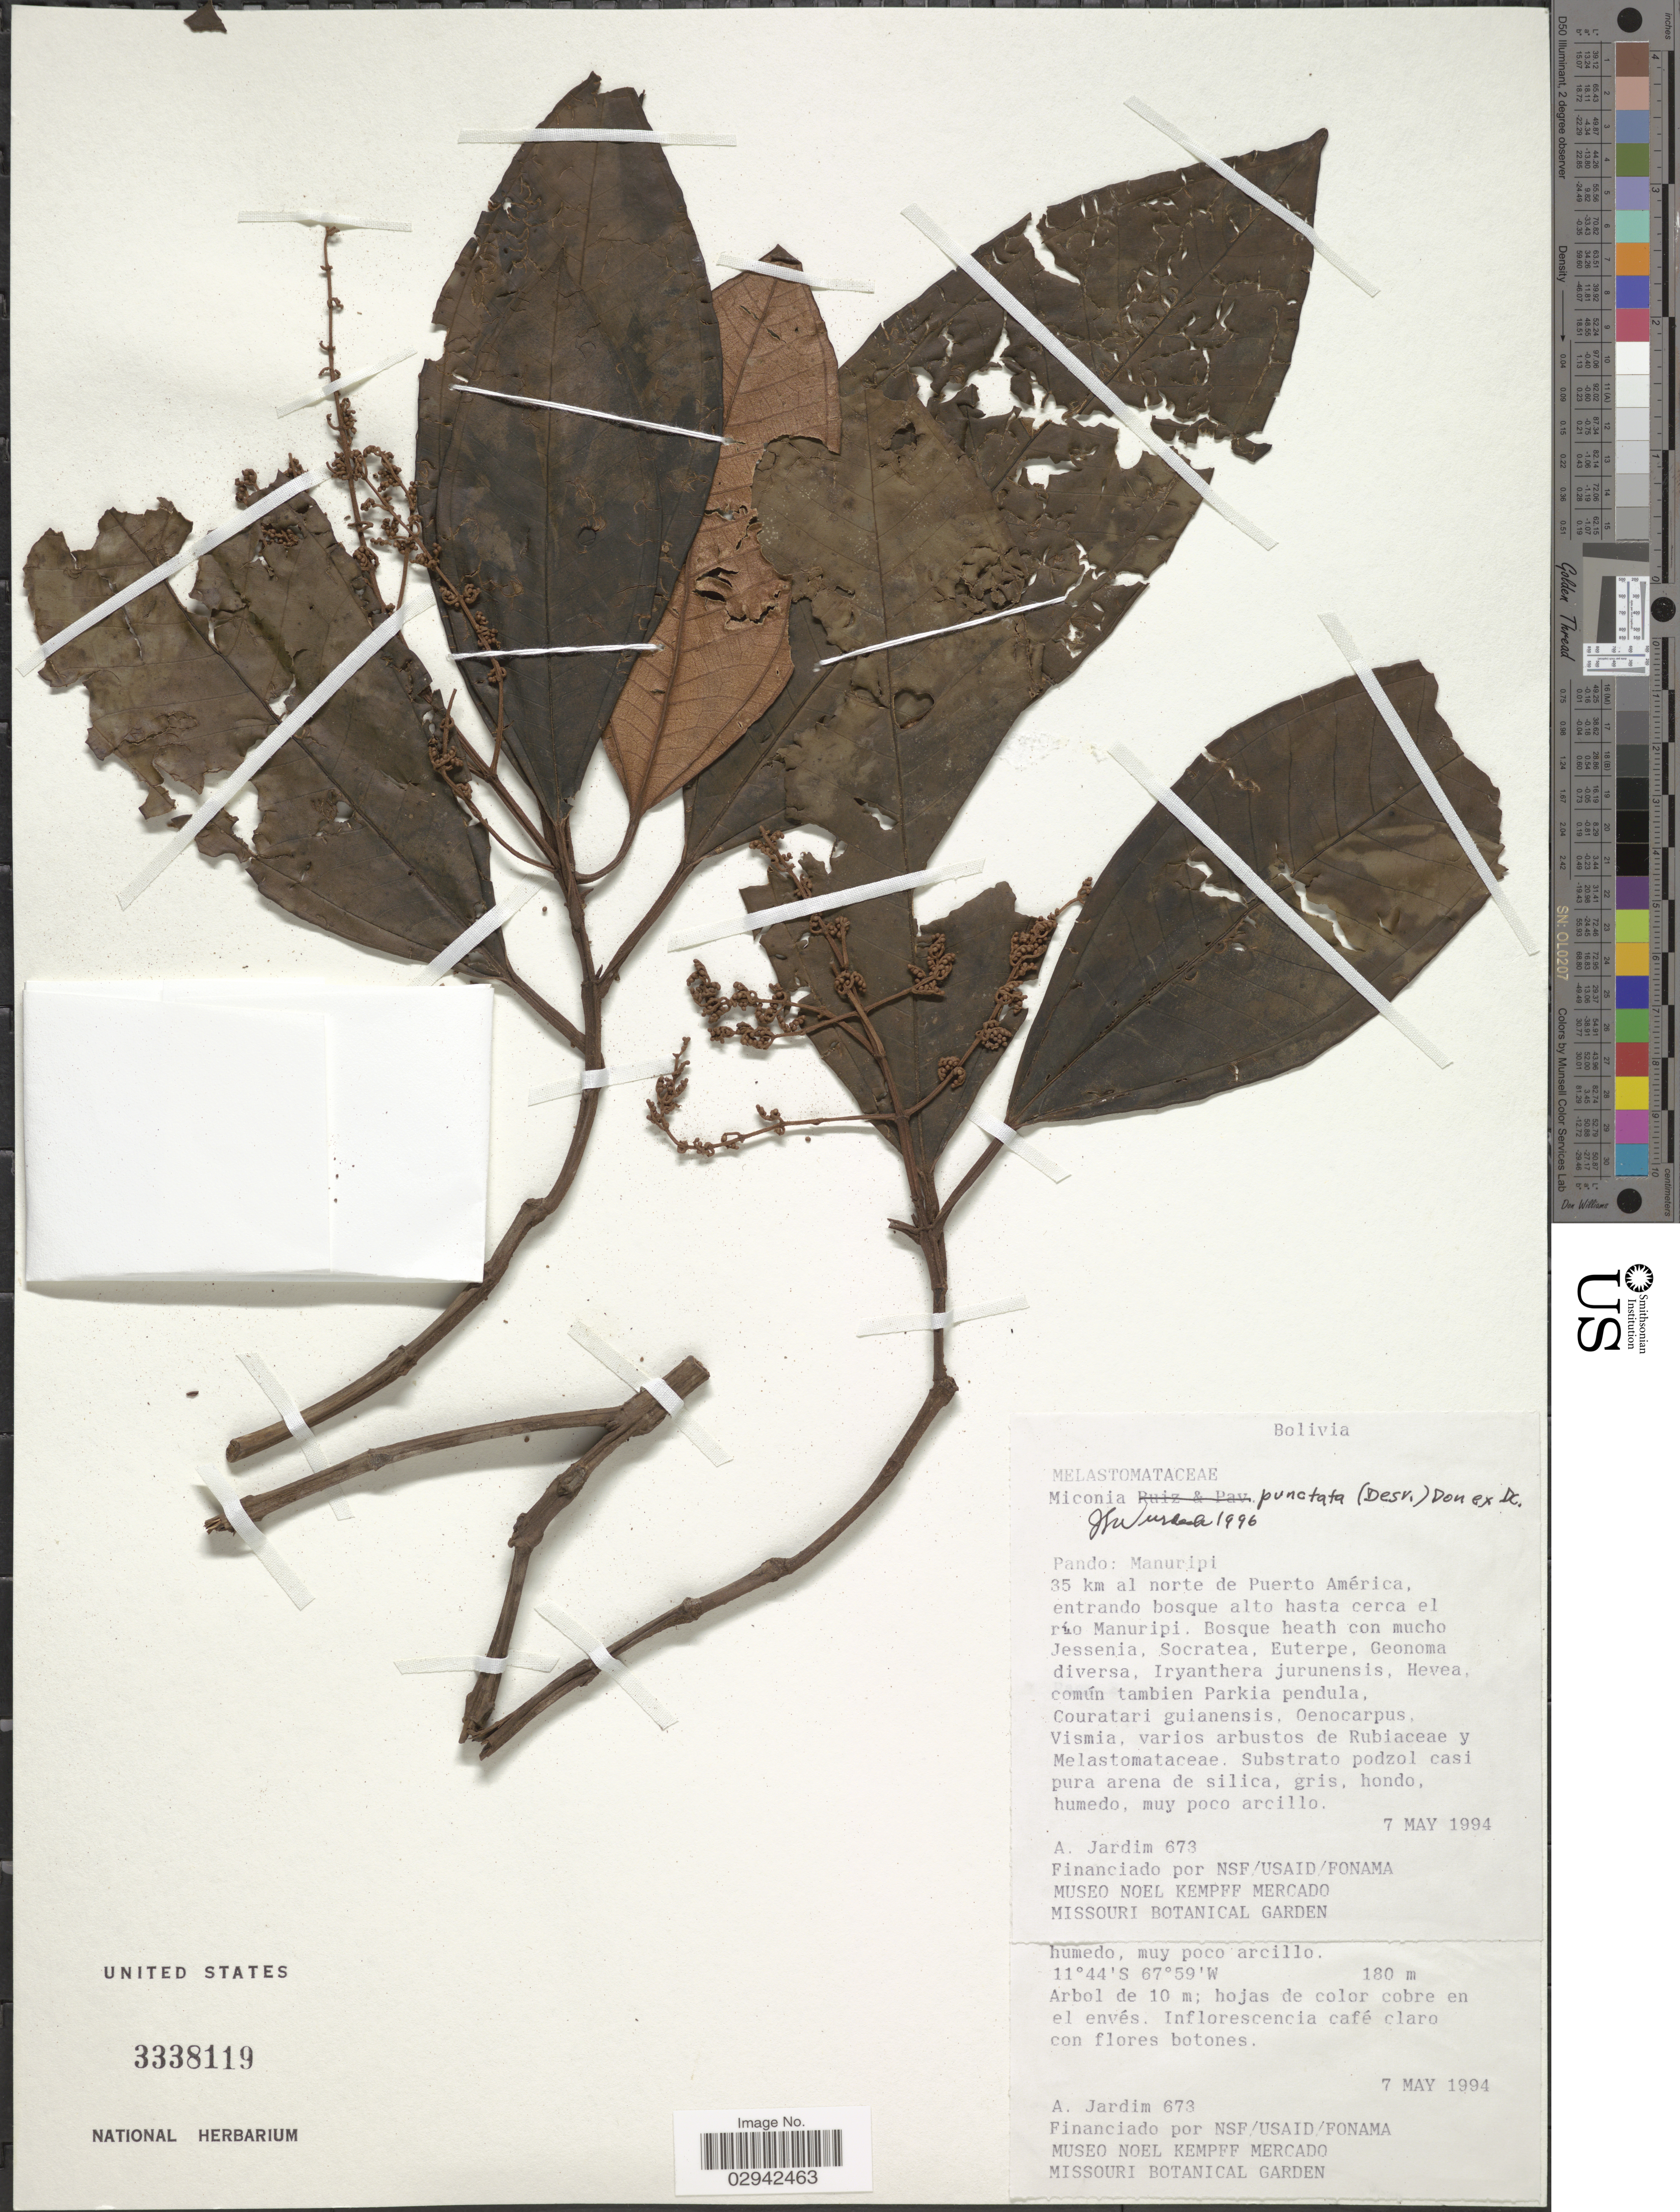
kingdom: Plantae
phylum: Tracheophyta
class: Magnoliopsida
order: Myrtales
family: Melastomataceae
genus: Miconia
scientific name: Miconia punctata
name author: (Desr.) D. Don ex DC.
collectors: A. Jardim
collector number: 673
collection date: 1994-05-07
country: Bolivia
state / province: Pando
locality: Manuripi, 35 km al norte de Puerto América, entrando bosque alto hasta cerca el rio Manuripi.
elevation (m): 180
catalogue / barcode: US 3338119